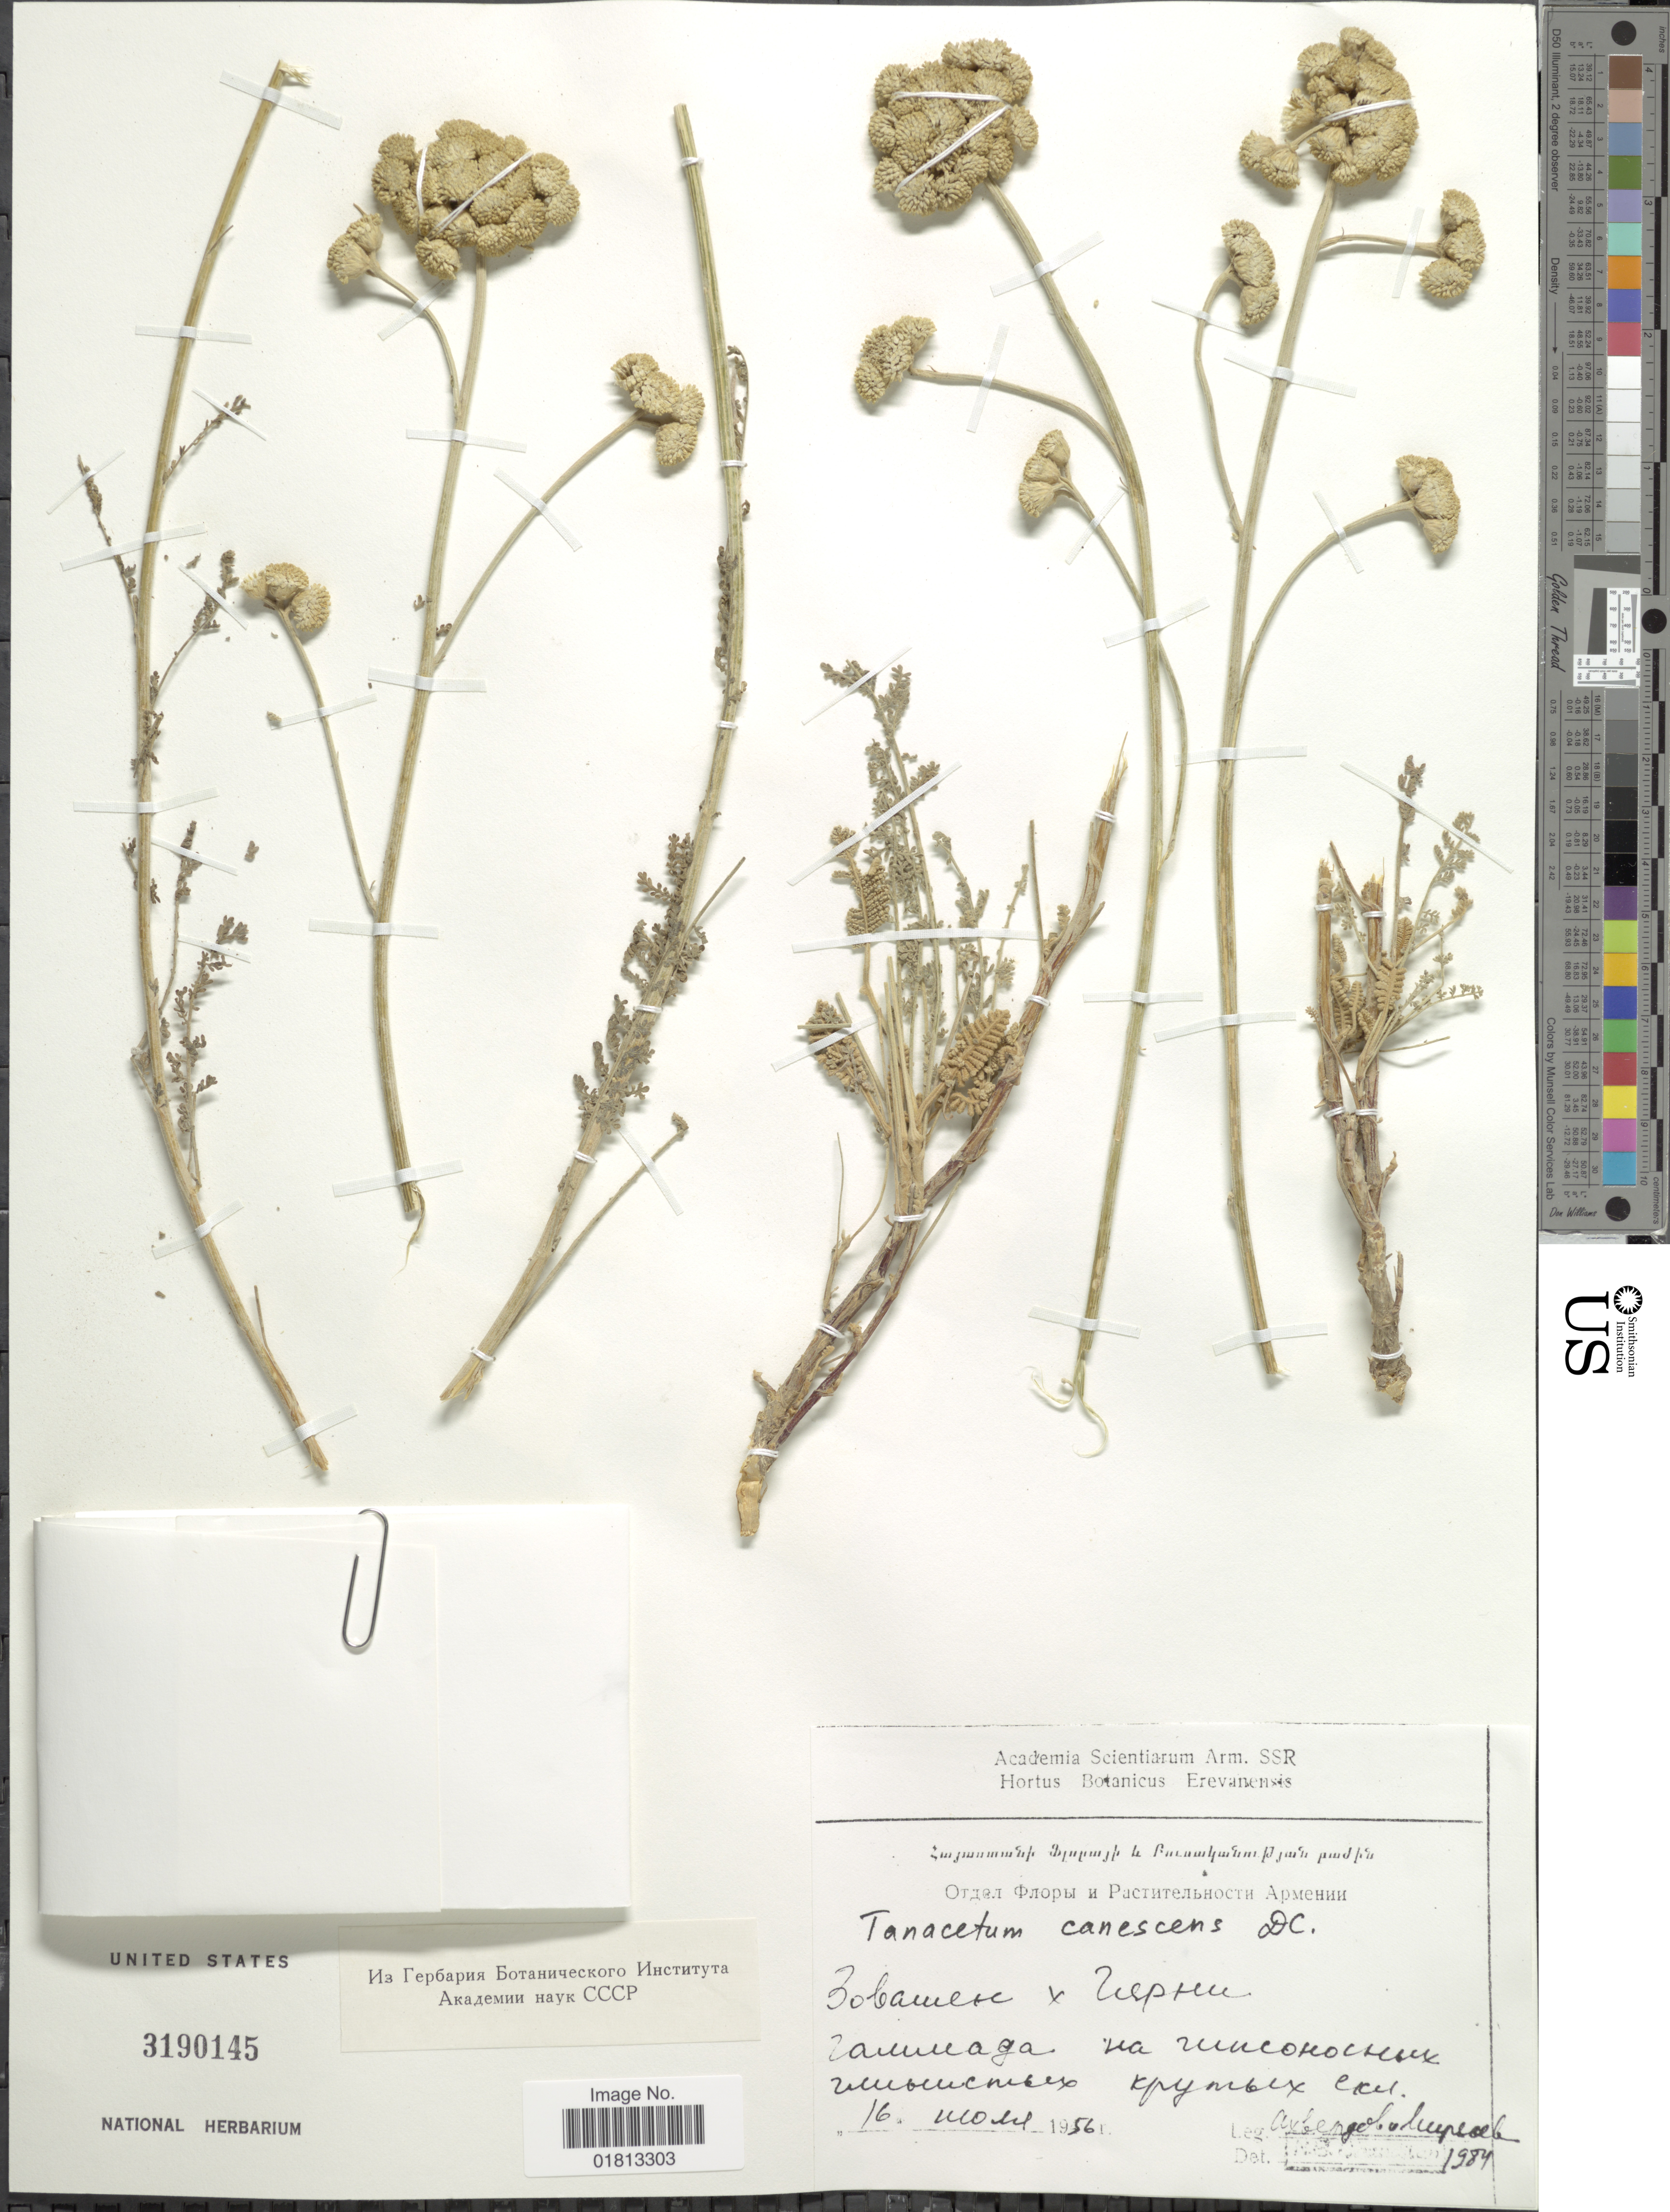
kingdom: Plantae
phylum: Tracheophyta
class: Magnoliopsida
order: Asterales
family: Asteraceae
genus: Tanacetum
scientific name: Tanacetum canescens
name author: DC.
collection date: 1956-08-16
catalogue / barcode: US 3190145